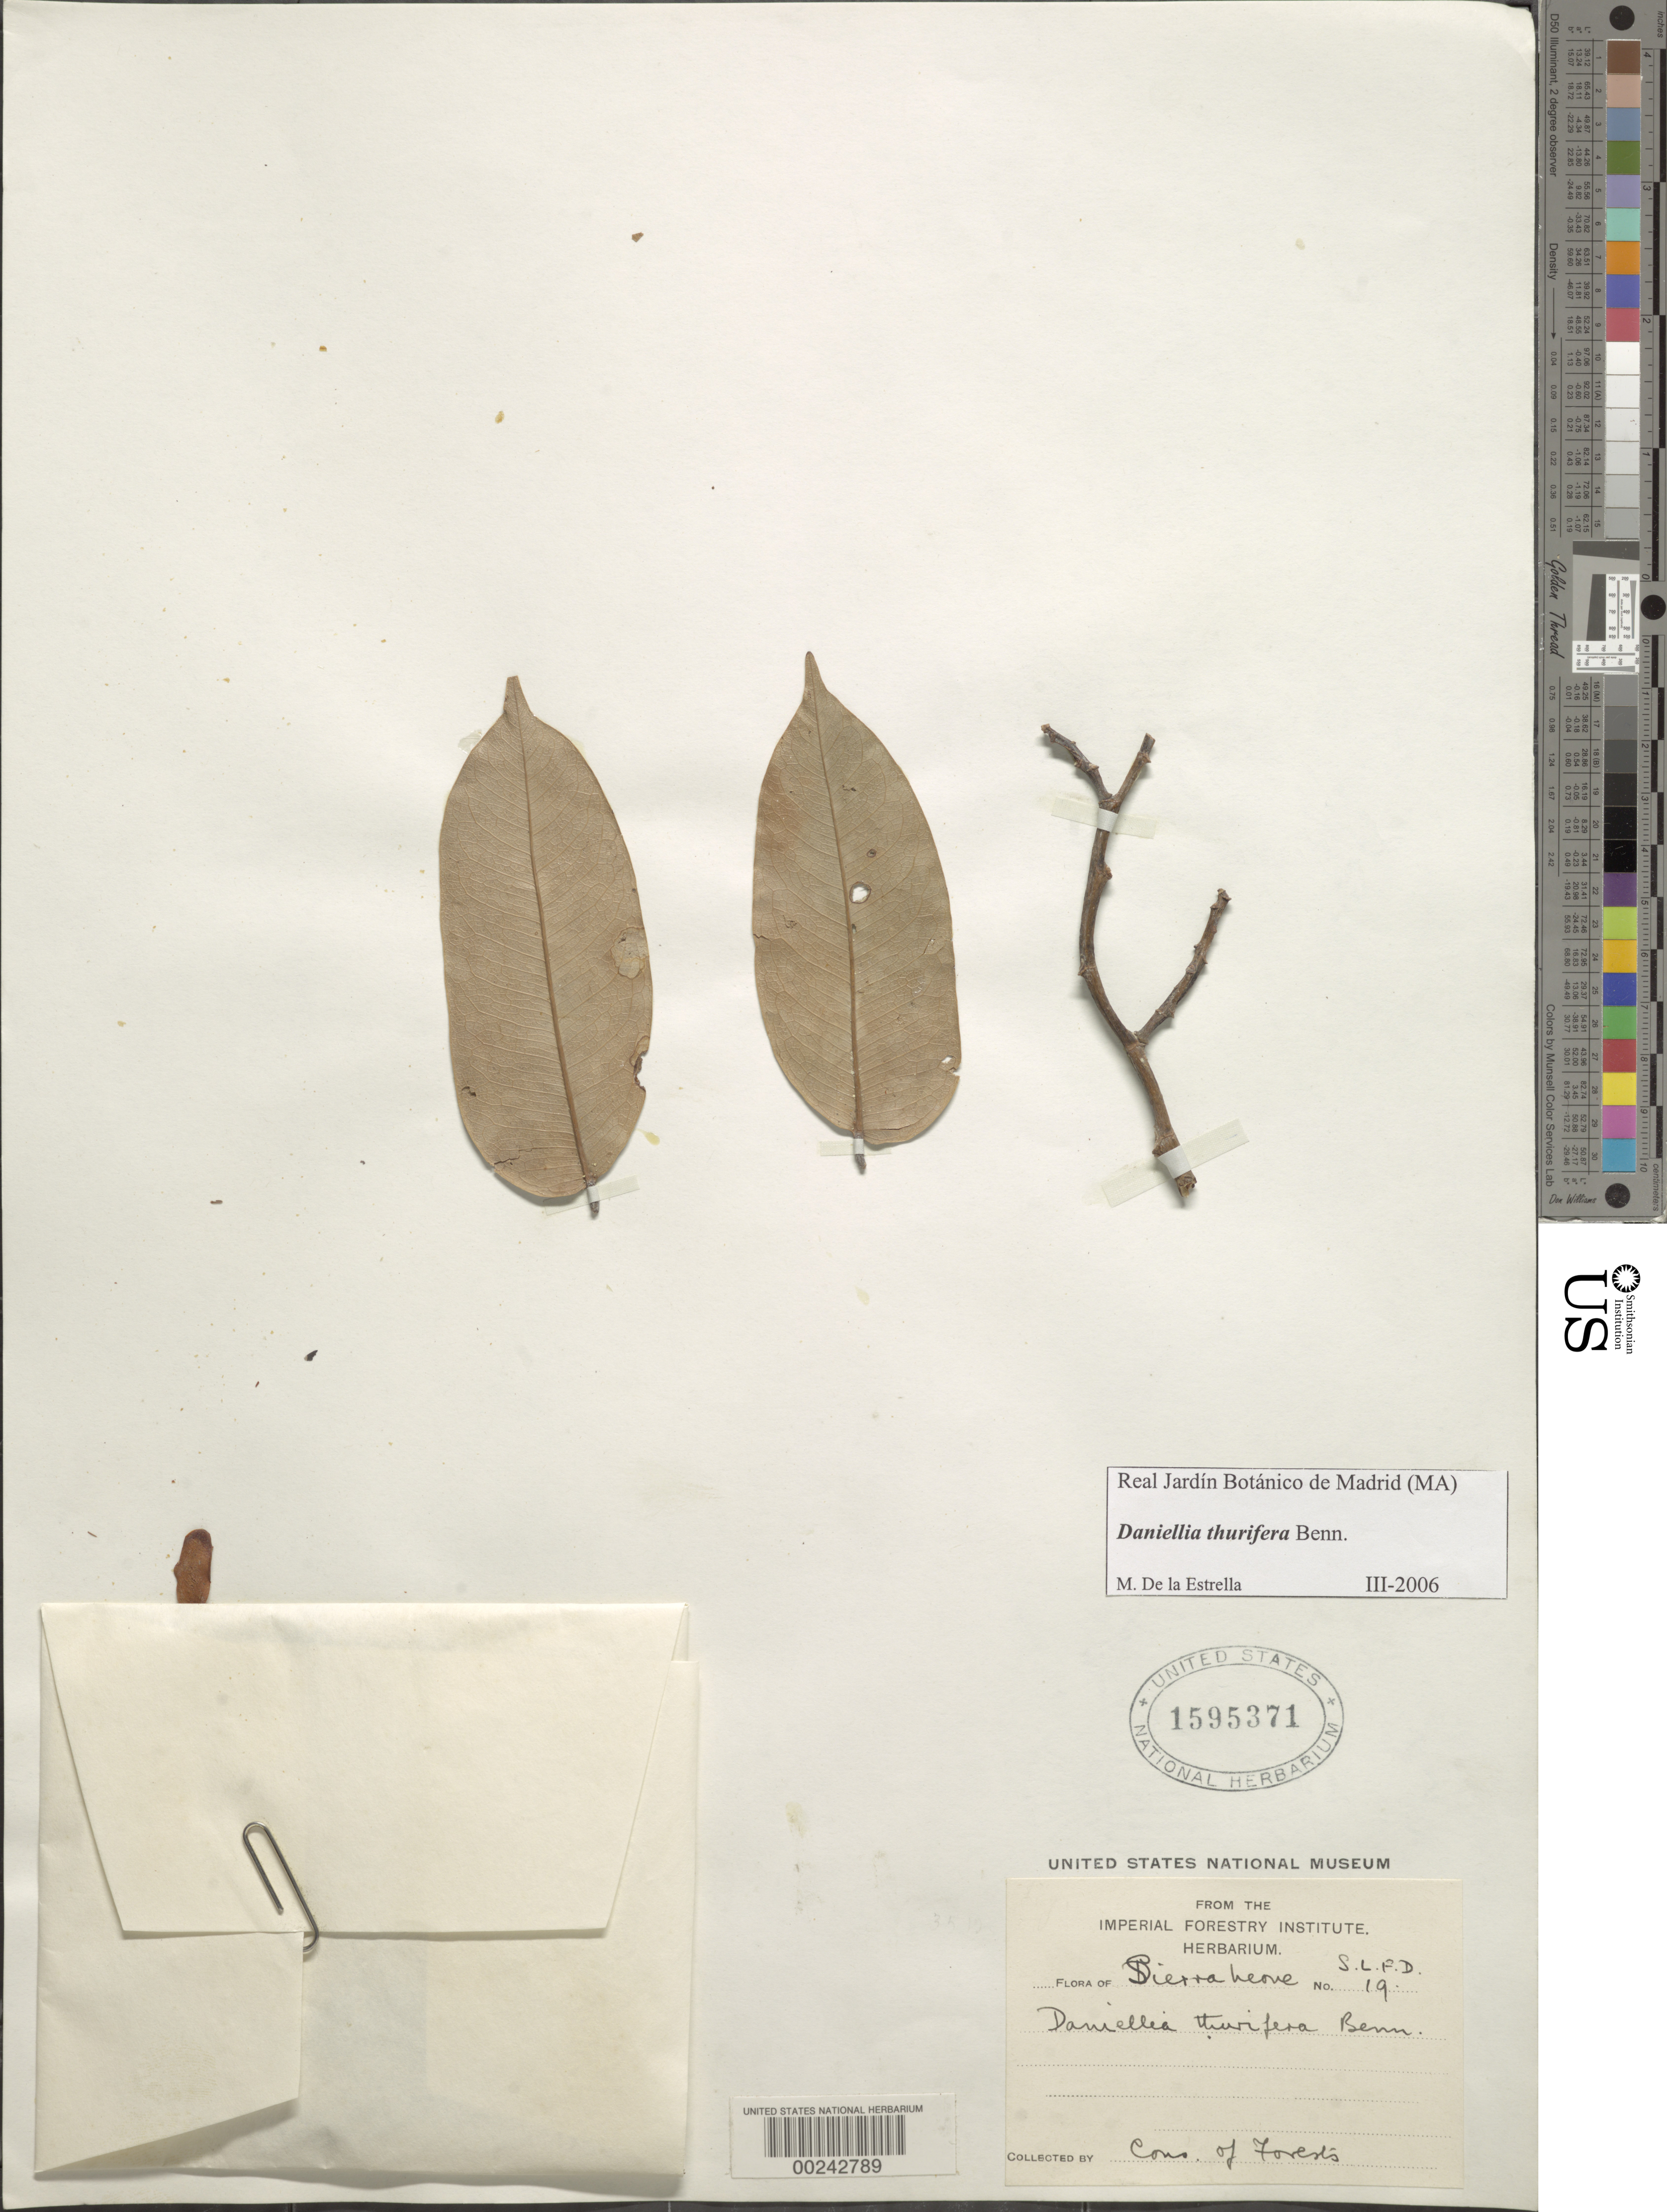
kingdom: Plantae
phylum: Tracheophyta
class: Magnoliopsida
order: Fabales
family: Fabaceae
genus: Daniellia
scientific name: Daniellia thurifera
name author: Benn.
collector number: S.l.p.d. 19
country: Sierra Leone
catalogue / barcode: US 1595371